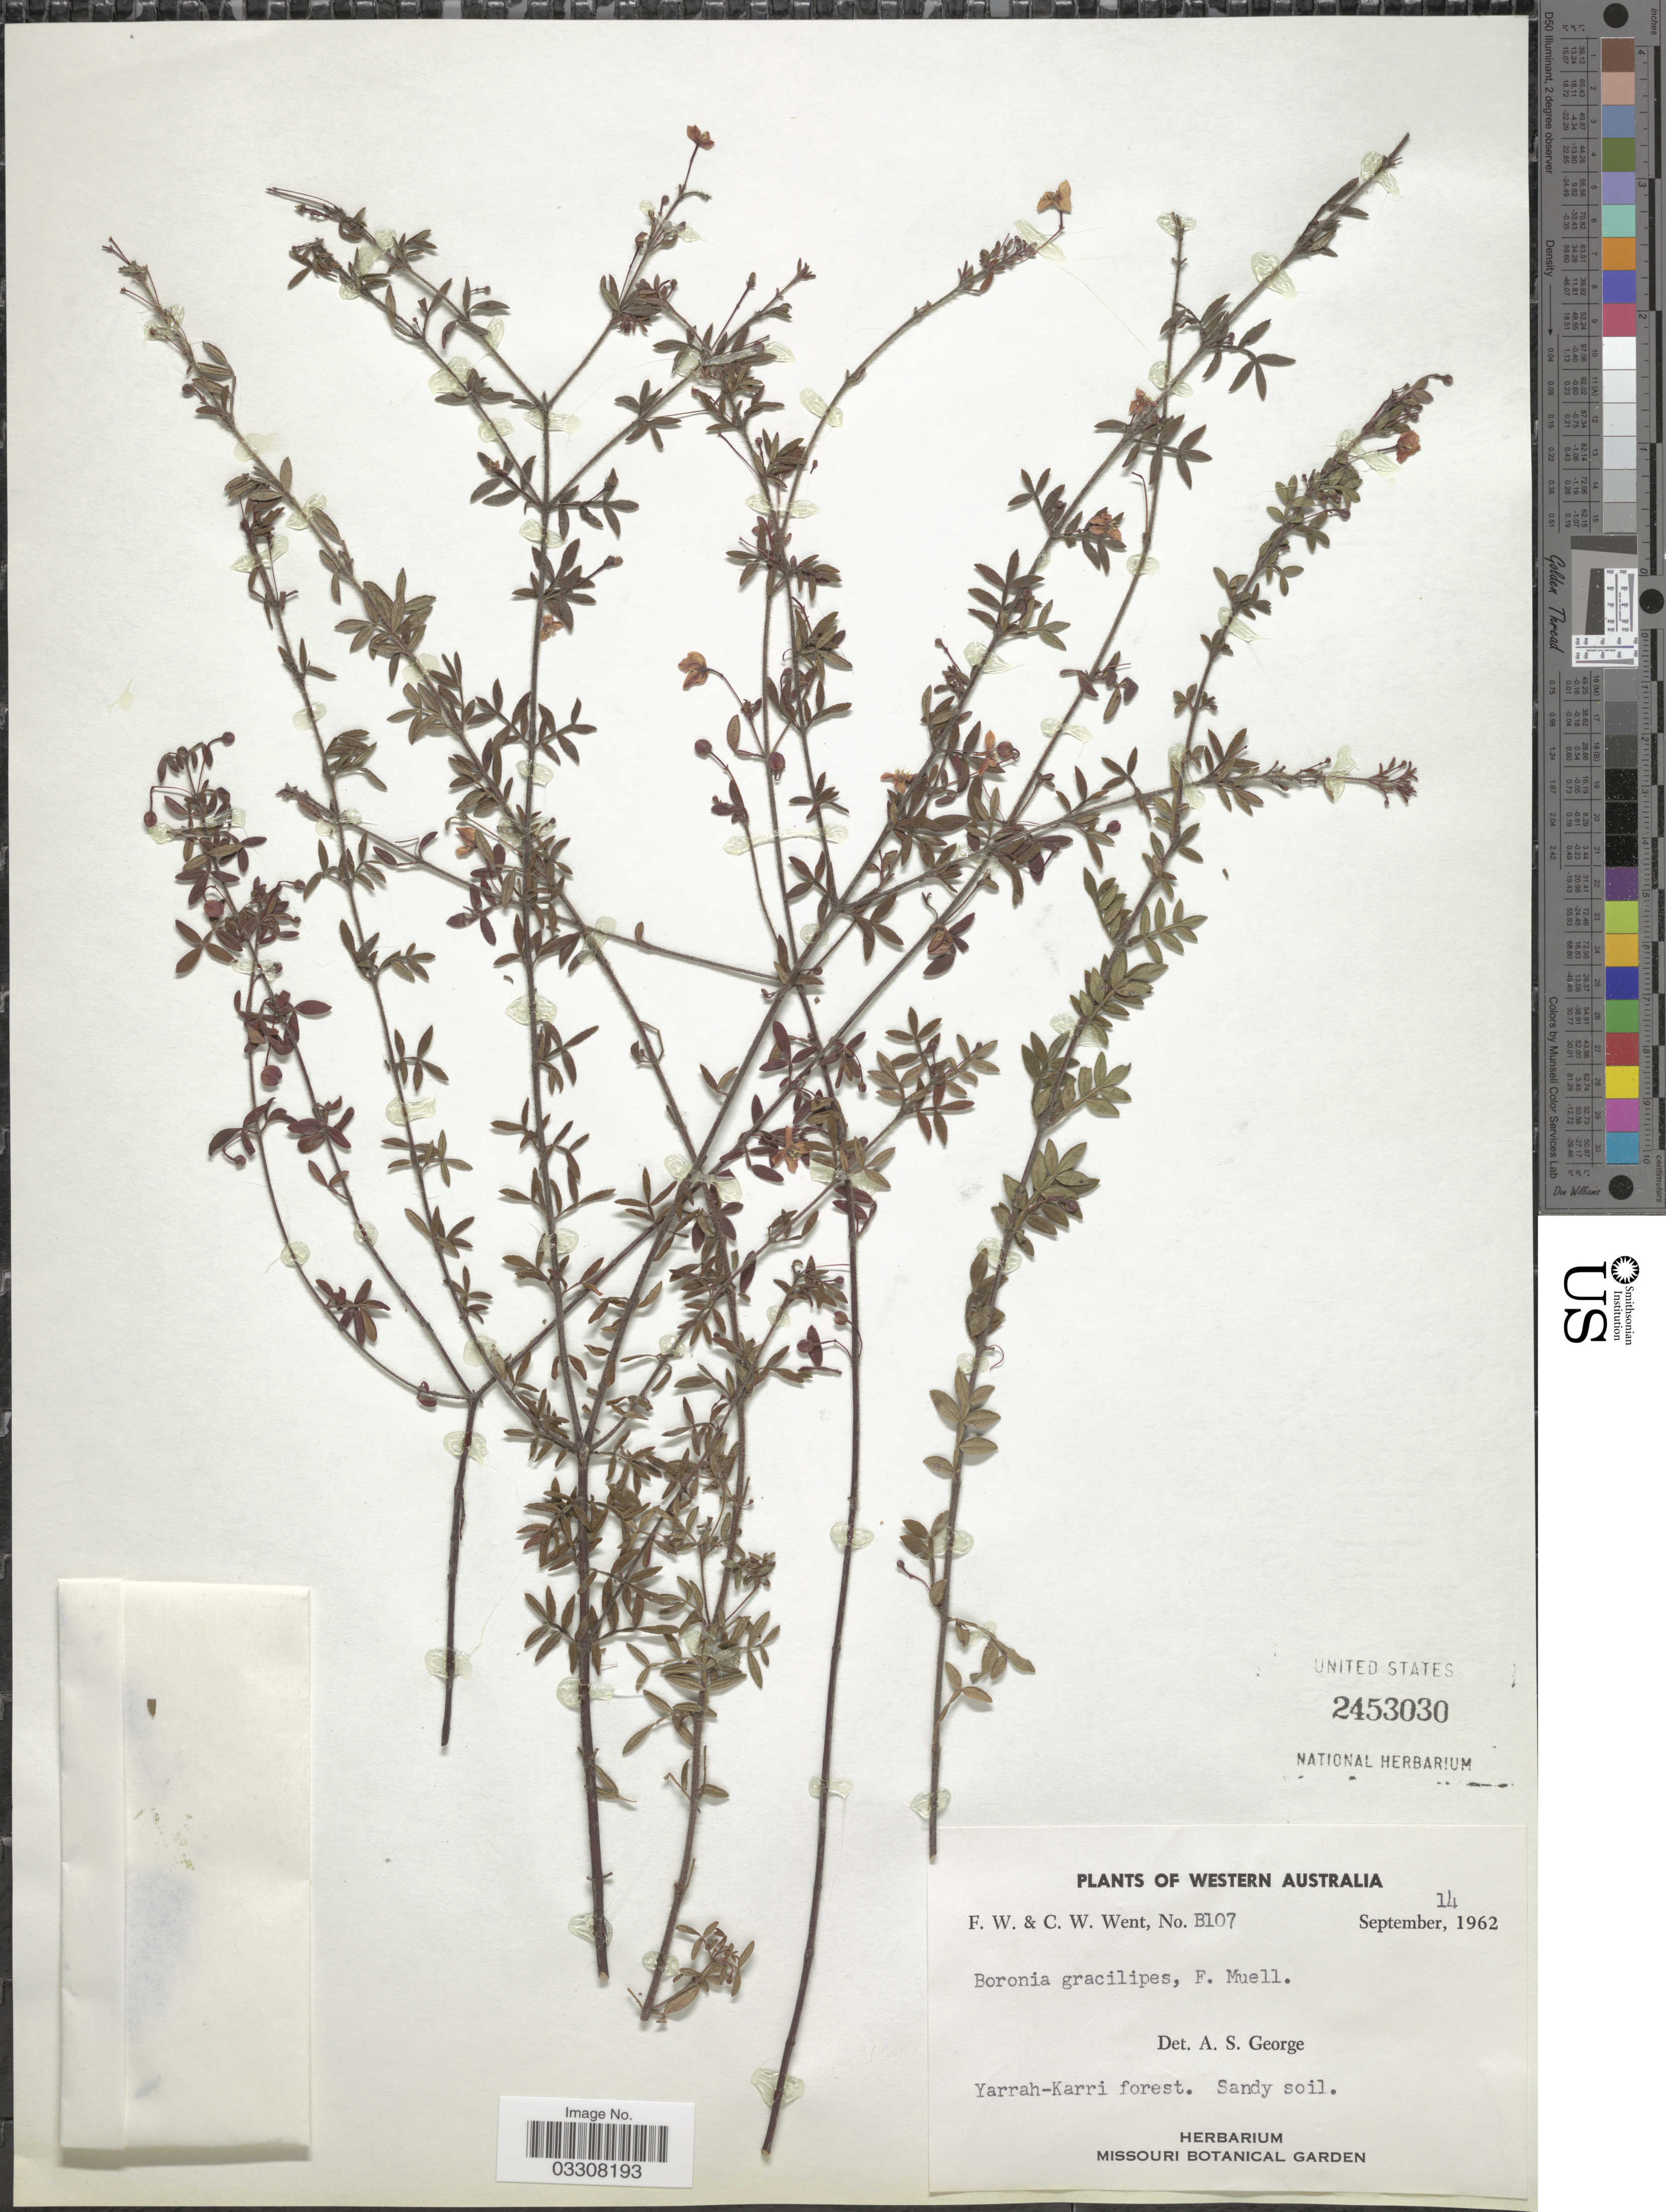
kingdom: Plantae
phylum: Tracheophyta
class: Magnoliopsida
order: Sapindales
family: Rutaceae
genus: Boronia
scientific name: Boronia gracilipes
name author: F. Muell.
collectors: F. W. Went & C. W. Went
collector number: B107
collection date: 1962-09-14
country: Australia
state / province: Western Australia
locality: Yarrah-Karri forest.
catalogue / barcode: US 2453030